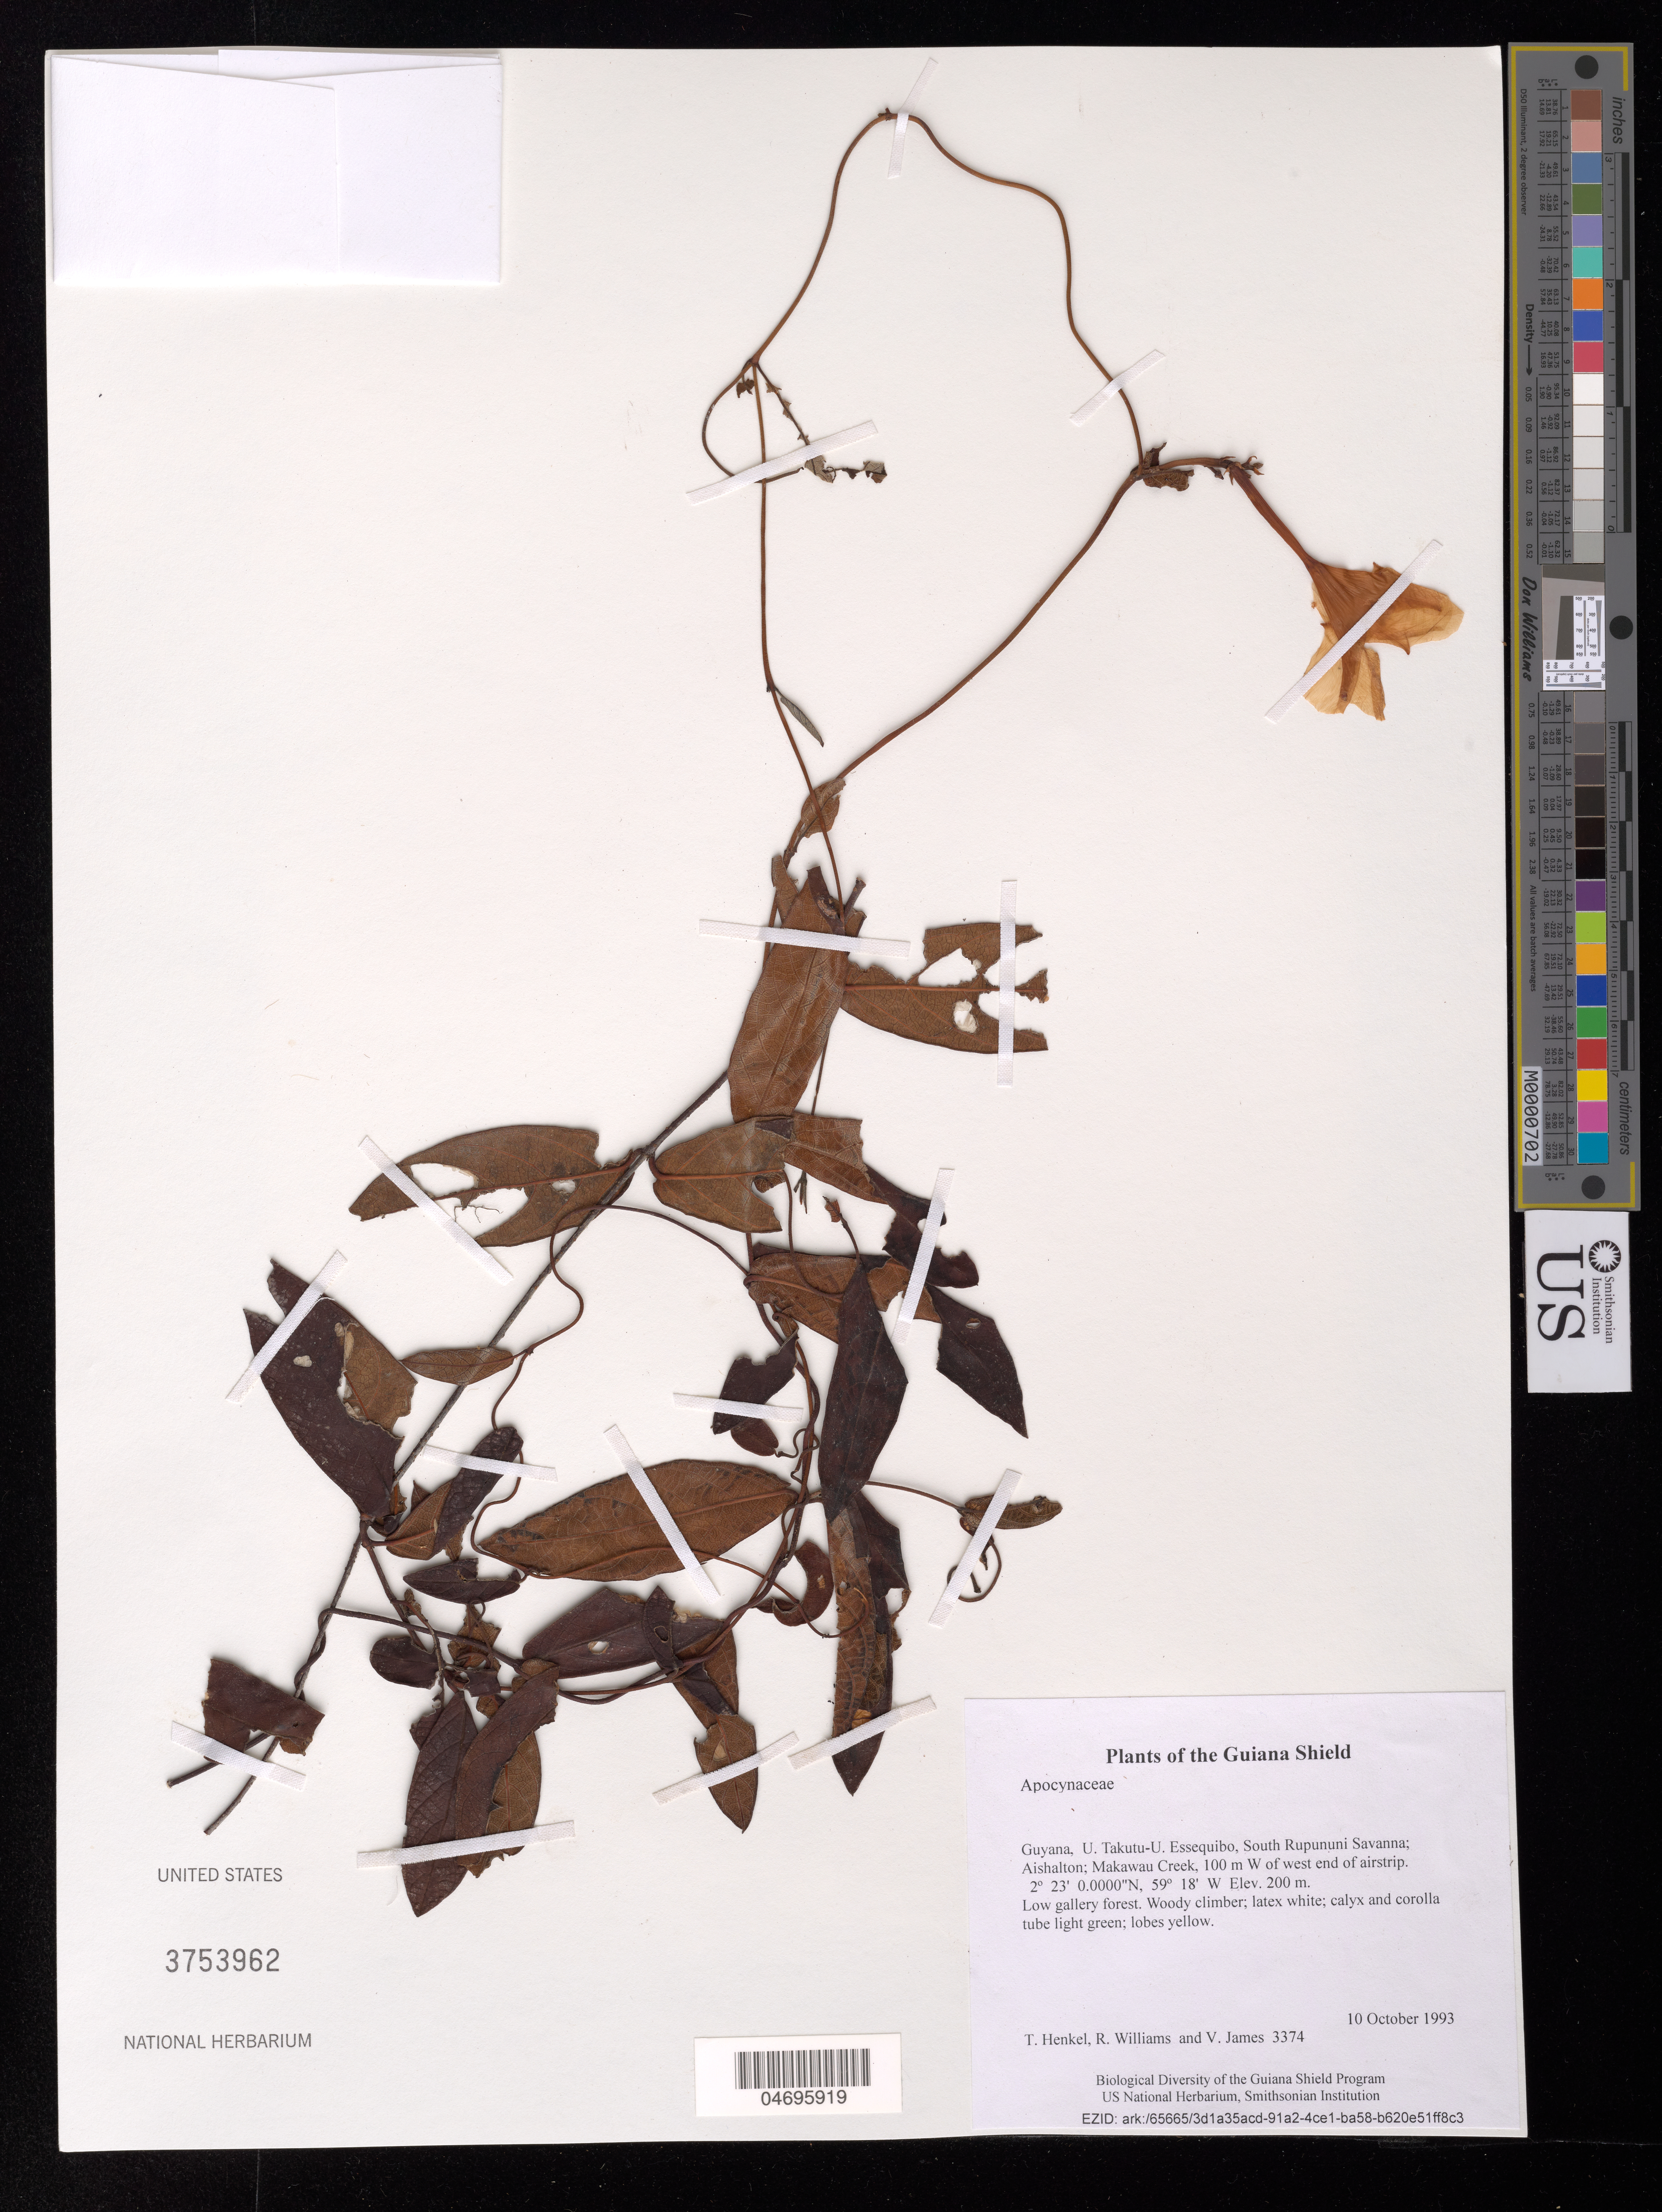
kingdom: Plantae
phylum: Tracheophyta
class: Magnoliopsida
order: Gentianales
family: Apocynaceae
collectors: T. Henkel, R. Williams & V. James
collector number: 3374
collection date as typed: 10 October 1993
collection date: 1993-10-10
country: Guyana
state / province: U. Takutu-U. Essequibo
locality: South Rupununi Savanna; Aishalton; Makawau Creek, 100 m W of west end of airstrip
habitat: Low gallery forest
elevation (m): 200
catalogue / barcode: US 3753962